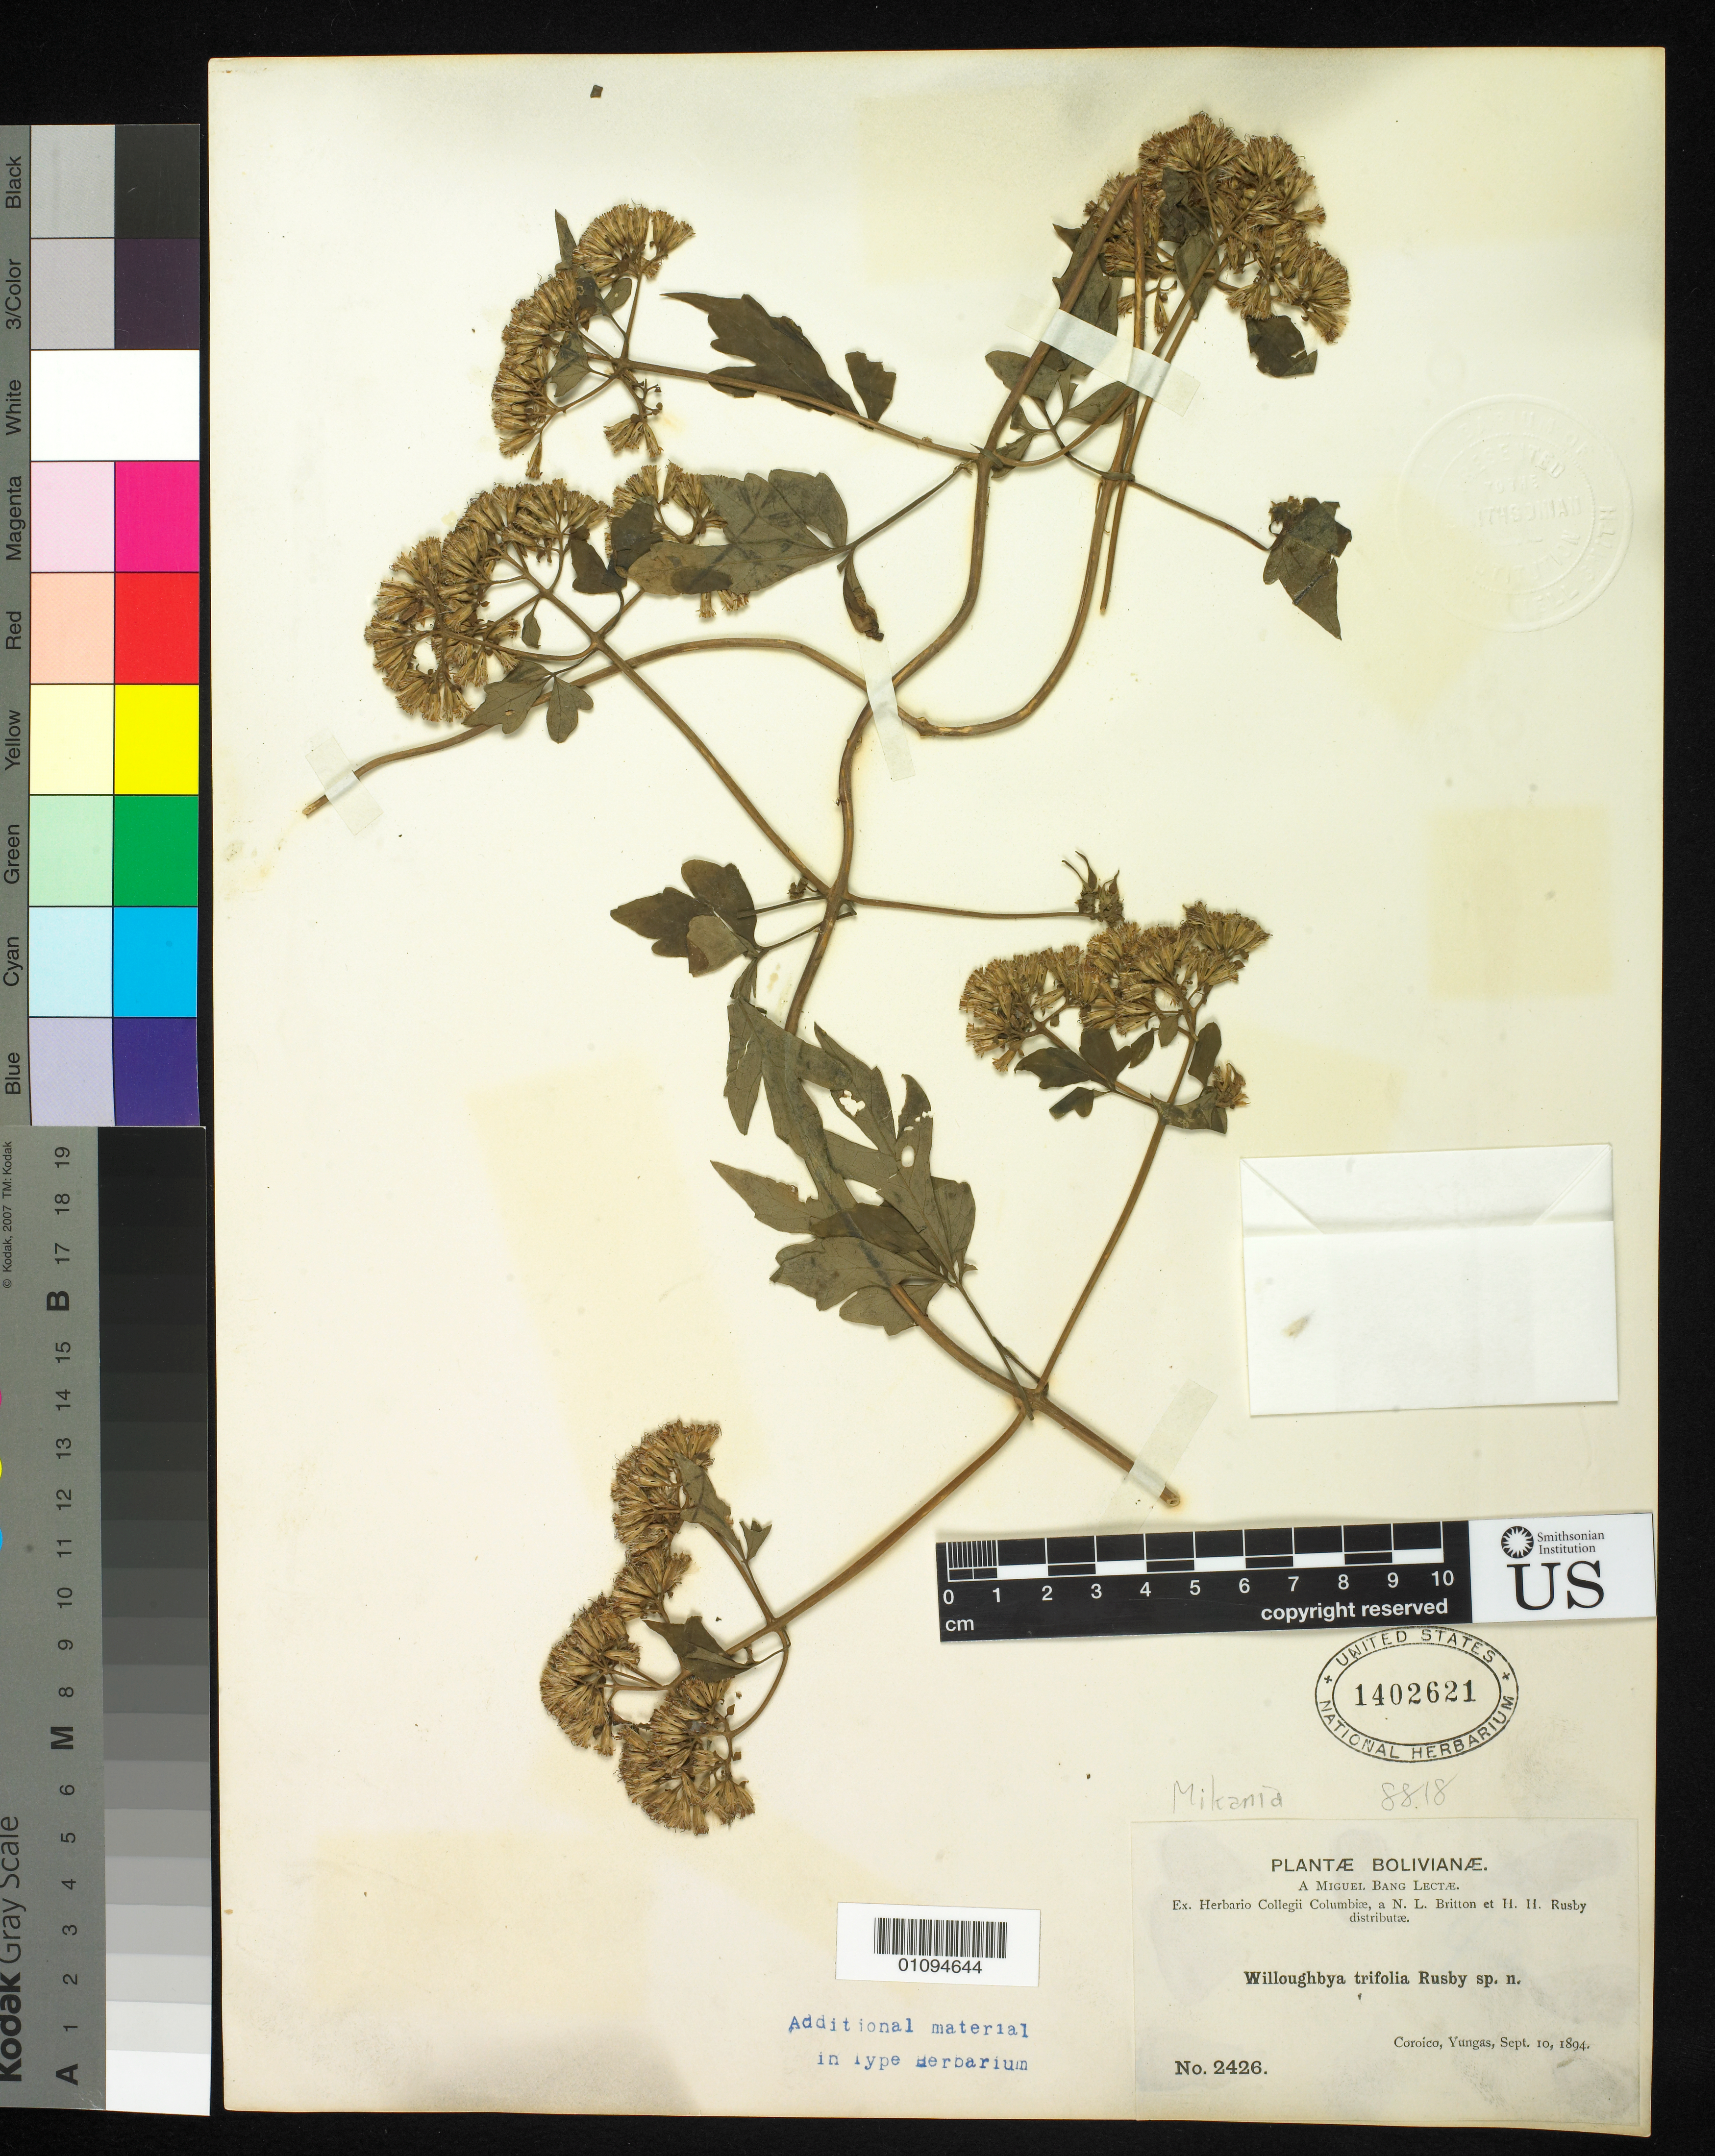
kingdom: Plantae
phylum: Tracheophyta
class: Magnoliopsida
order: Asterales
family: Asteraceae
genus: Willoughbya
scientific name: Willoughbya trifolia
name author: Rusby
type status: Isotype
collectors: M. Bang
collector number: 2426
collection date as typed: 10 Sep 1894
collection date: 1894-09-10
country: Bolivia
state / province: La Paz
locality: Coroico, Yungas.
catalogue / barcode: US 1402621